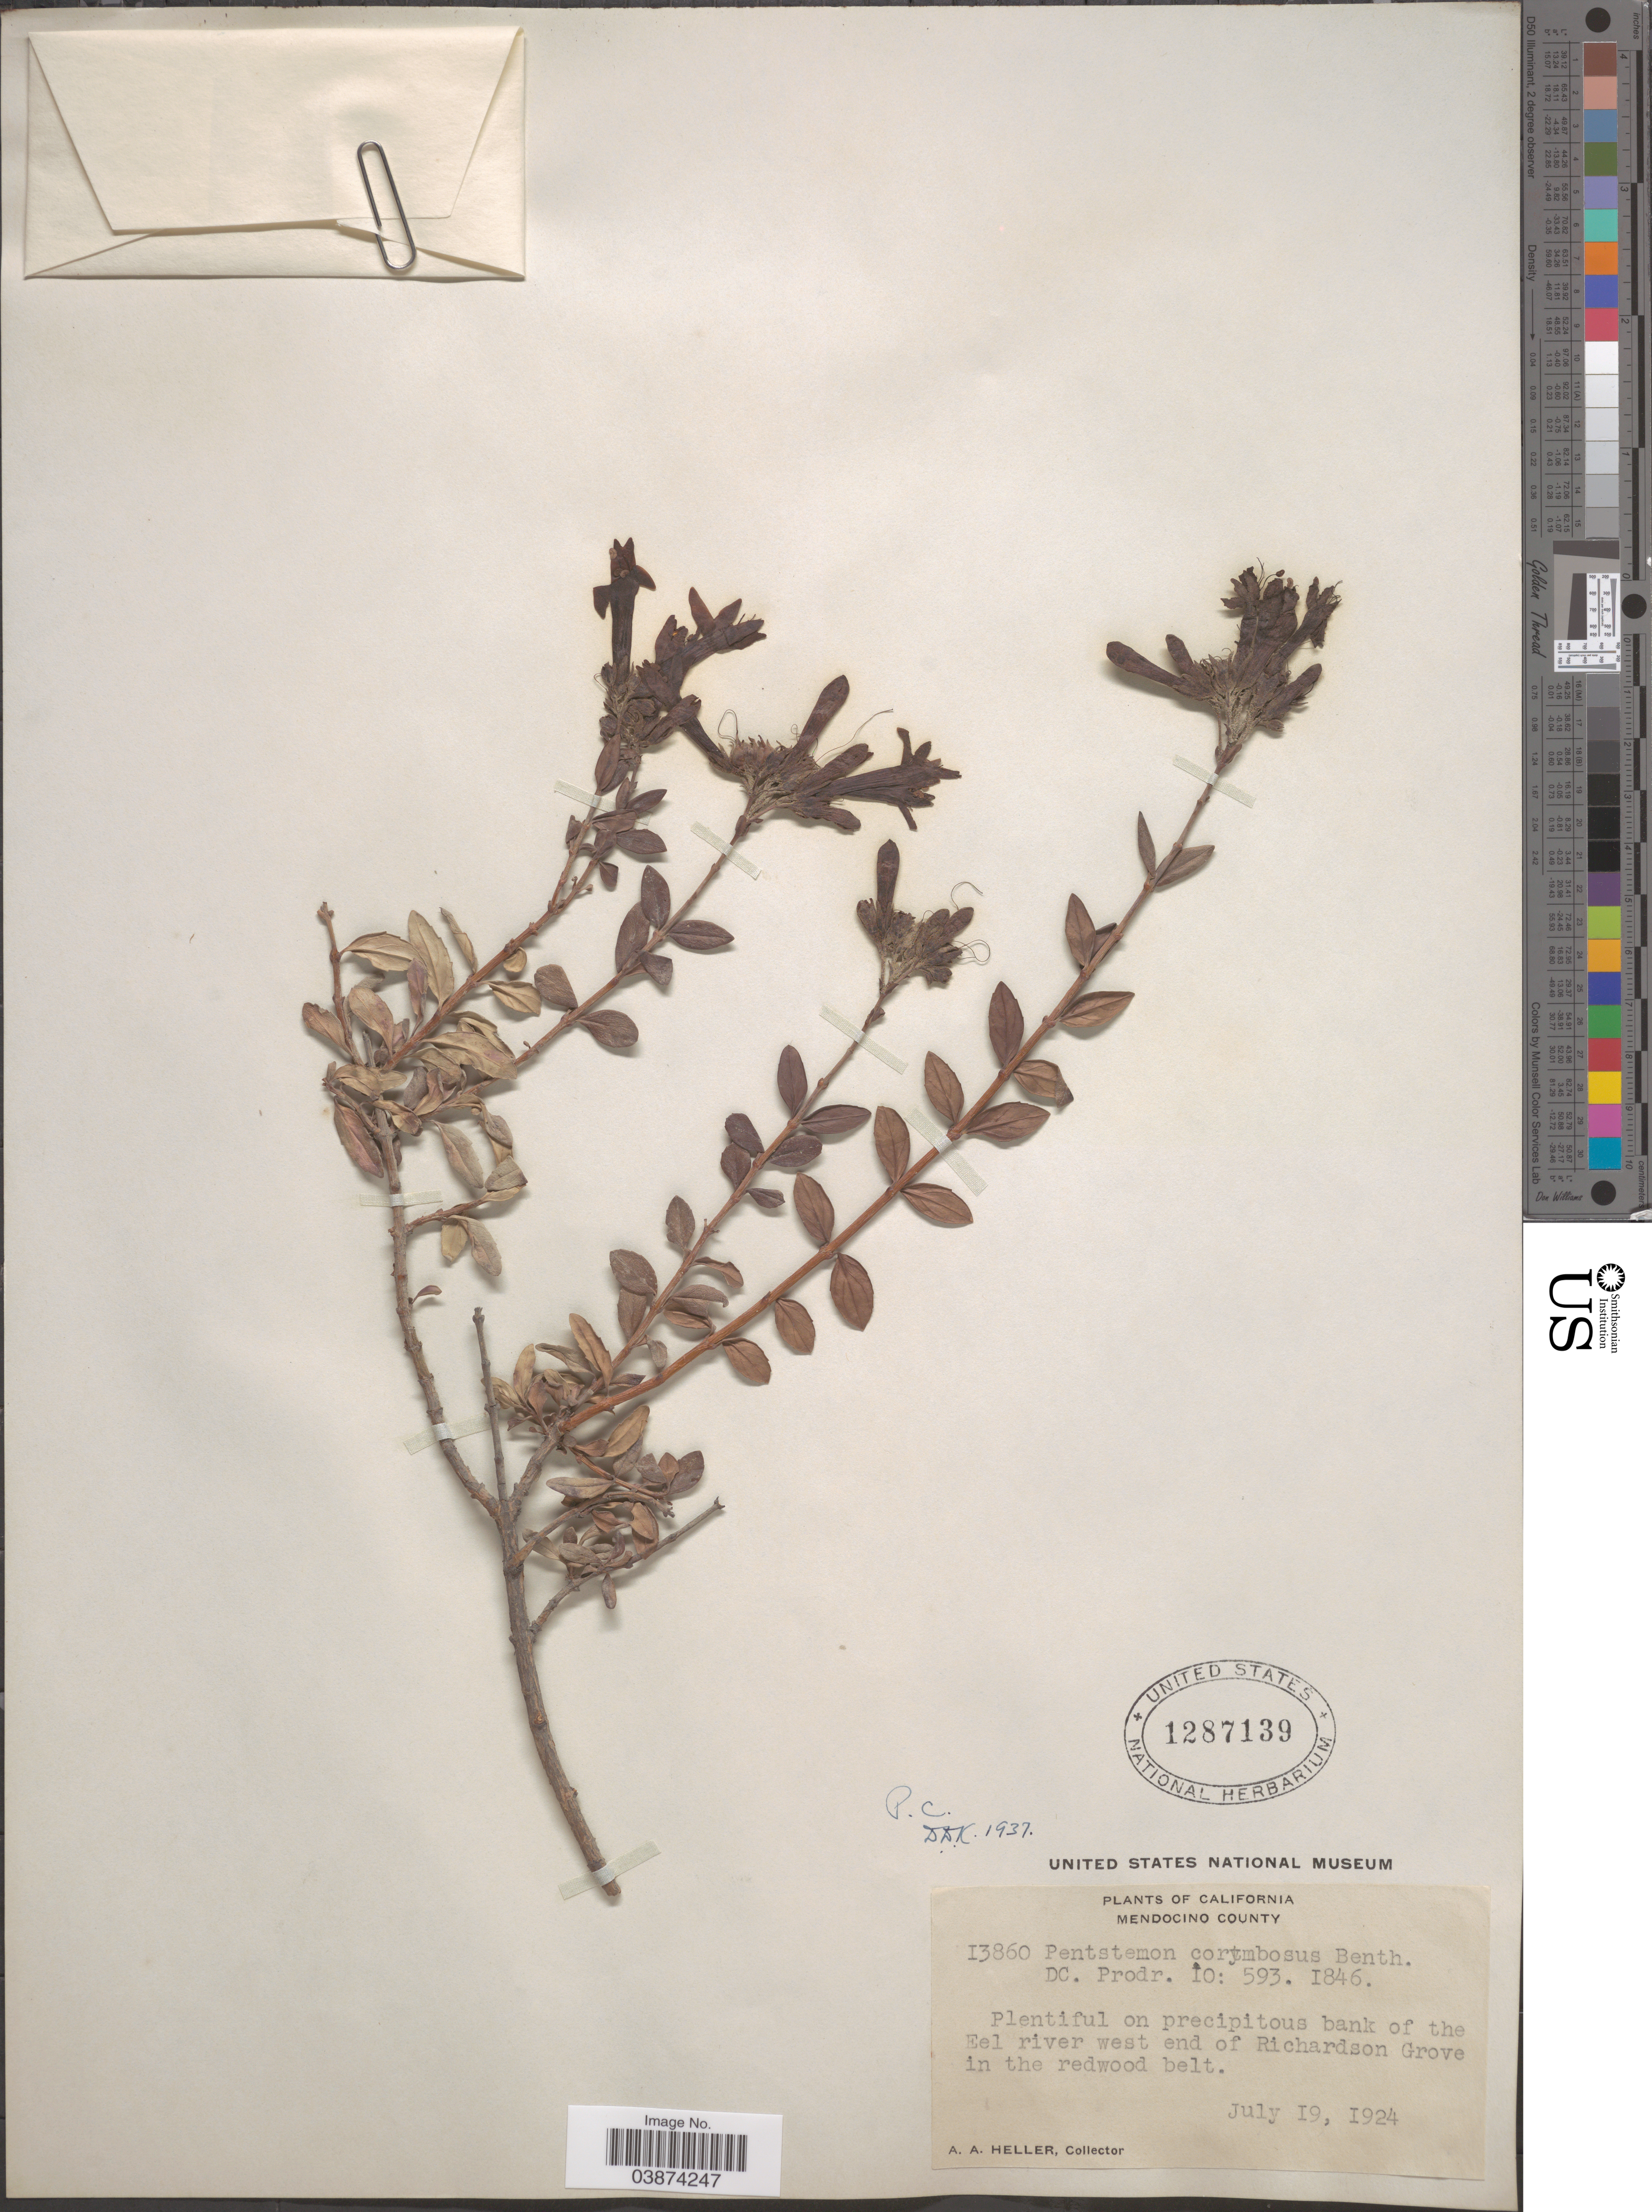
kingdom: Plantae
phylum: Tracheophyta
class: Magnoliopsida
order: Lamiales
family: Plantaginaceae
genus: Penstemon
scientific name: Penstemon corymbosus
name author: Benth.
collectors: A. A. Heller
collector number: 13860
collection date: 1924-07-19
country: United States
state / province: California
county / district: Mendocino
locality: Mendocino County. Bank of the Eel river west end of Richardson Grove.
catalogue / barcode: US 1287139